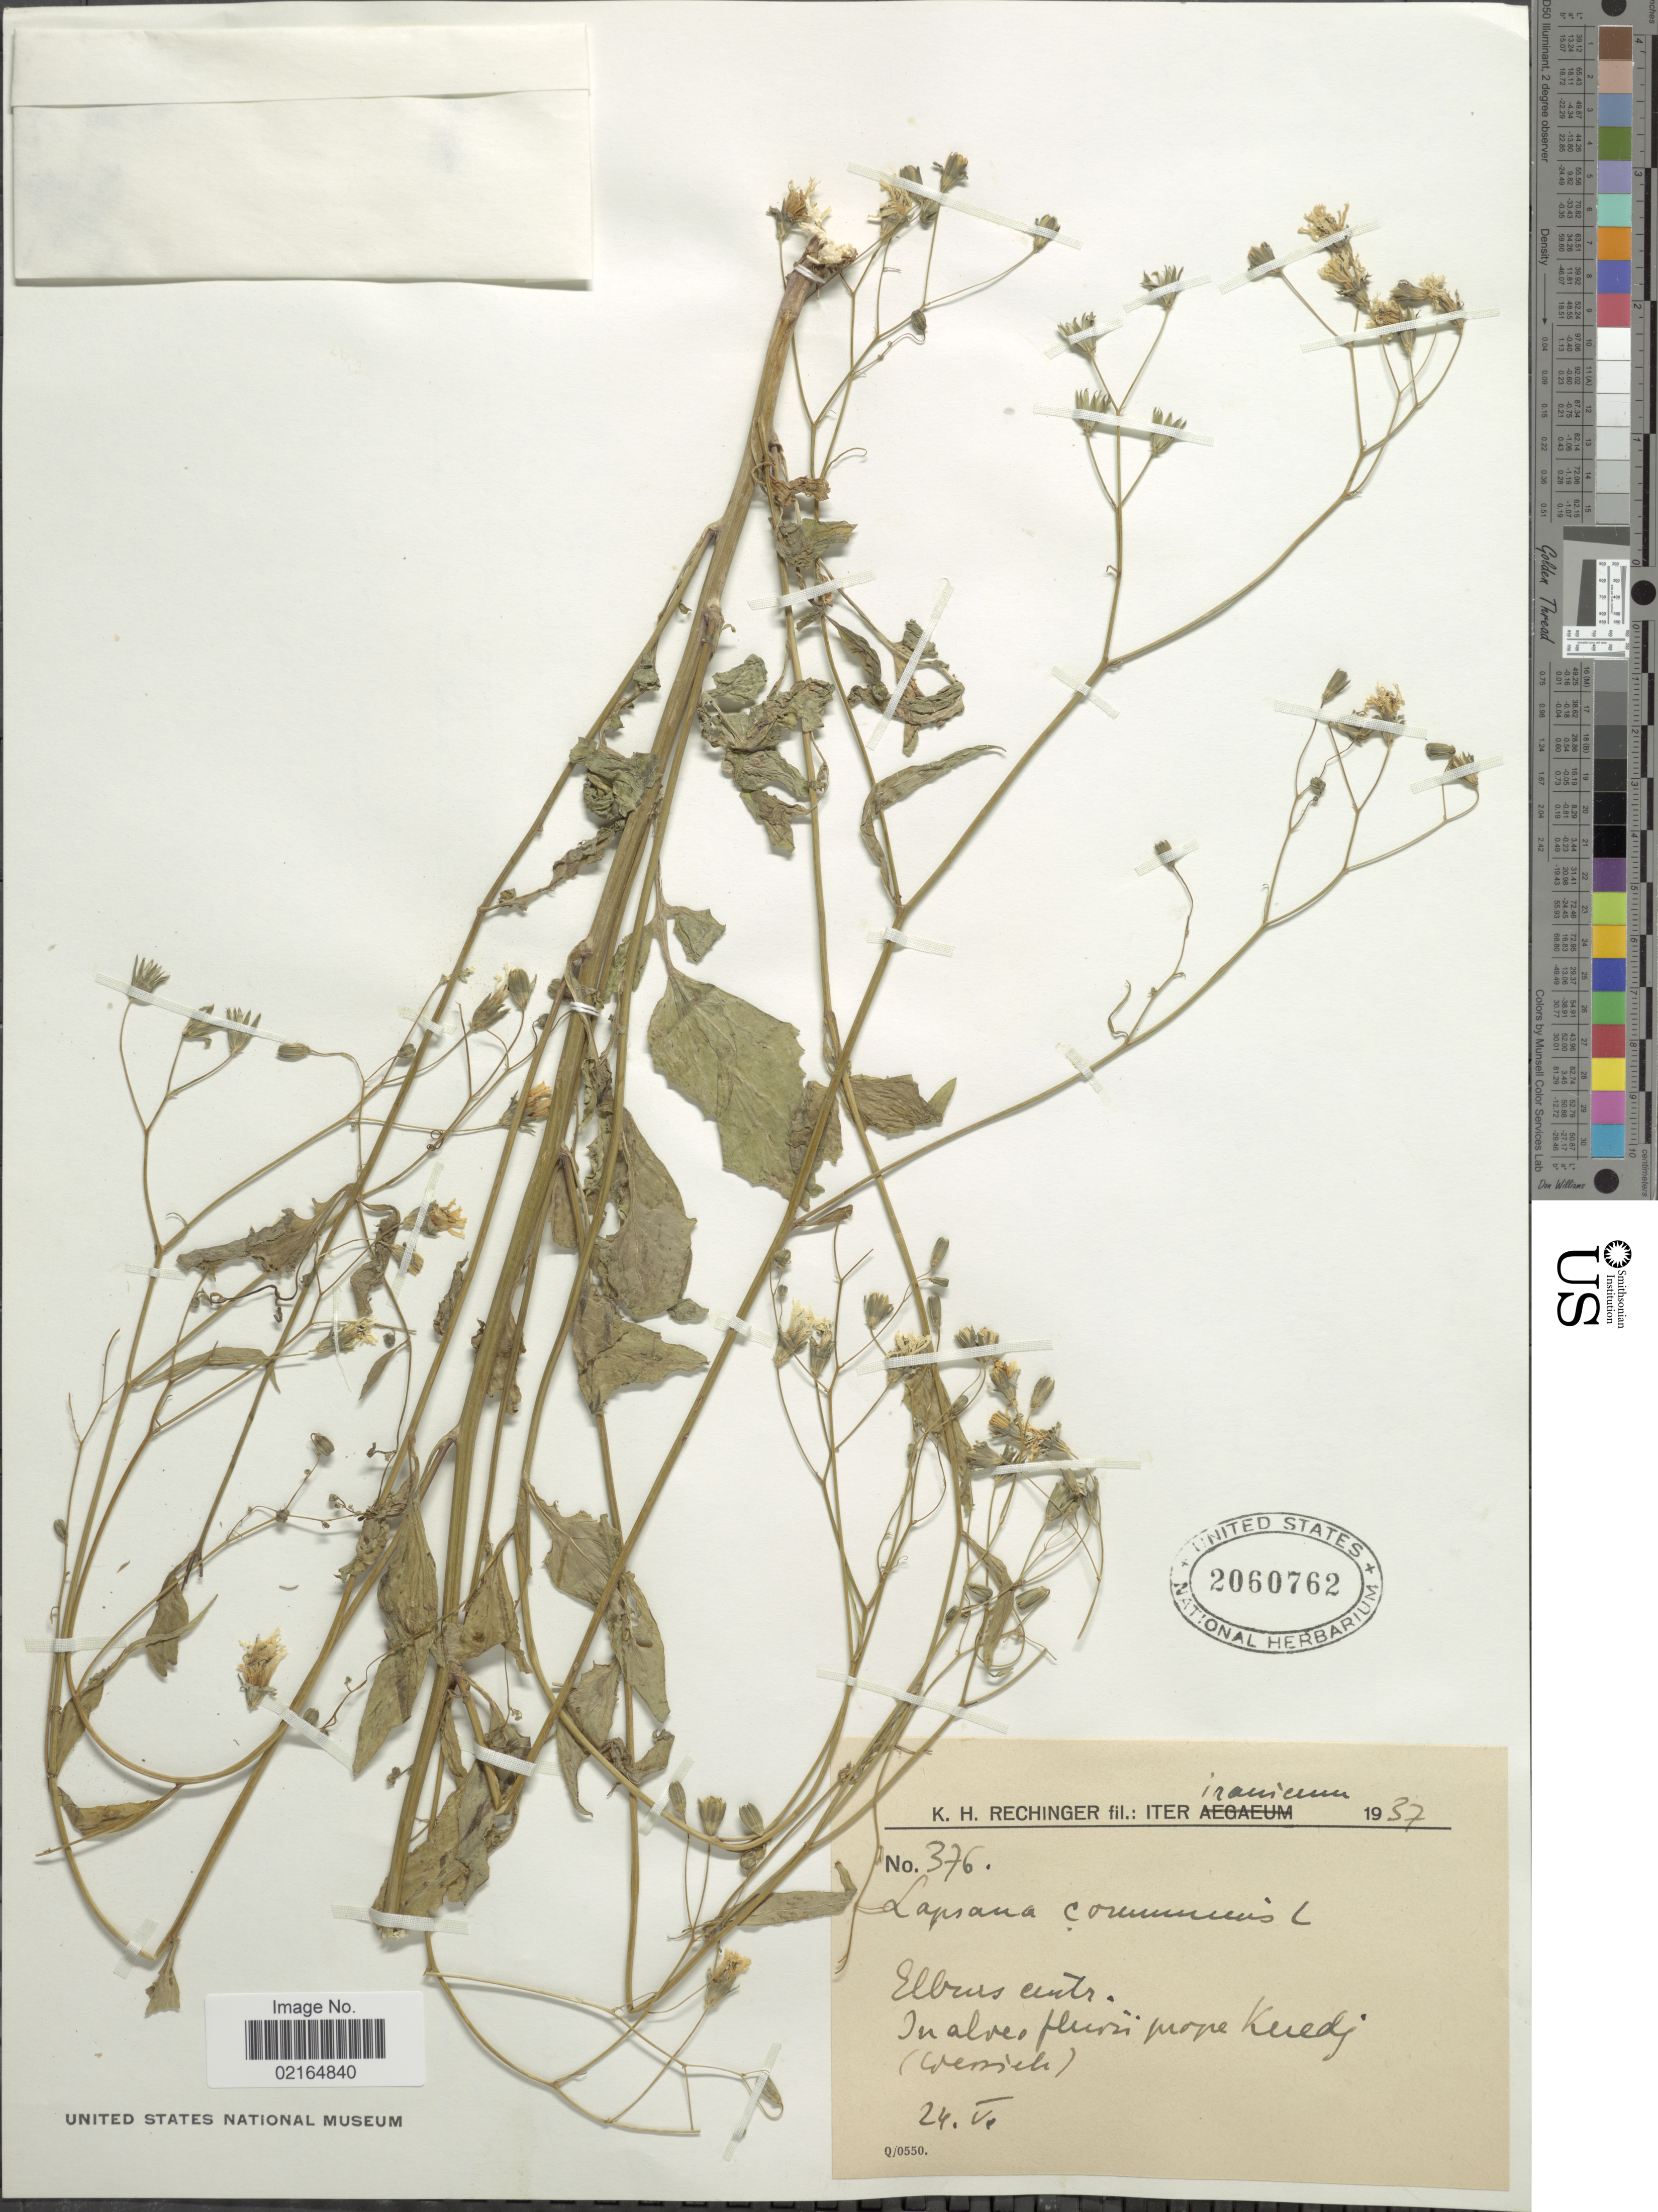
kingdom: Plantae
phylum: Tracheophyta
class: Magnoliopsida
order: Asterales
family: Asteraceae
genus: Lapsana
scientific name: Lapsana communis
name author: L.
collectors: K. H. Rechinger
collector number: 376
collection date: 1937-05-24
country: Iran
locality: Iter Iranicum, Elbrus mts., in alves fluvii prope Keredj (Wemich). [interpreted]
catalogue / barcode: US 2060762